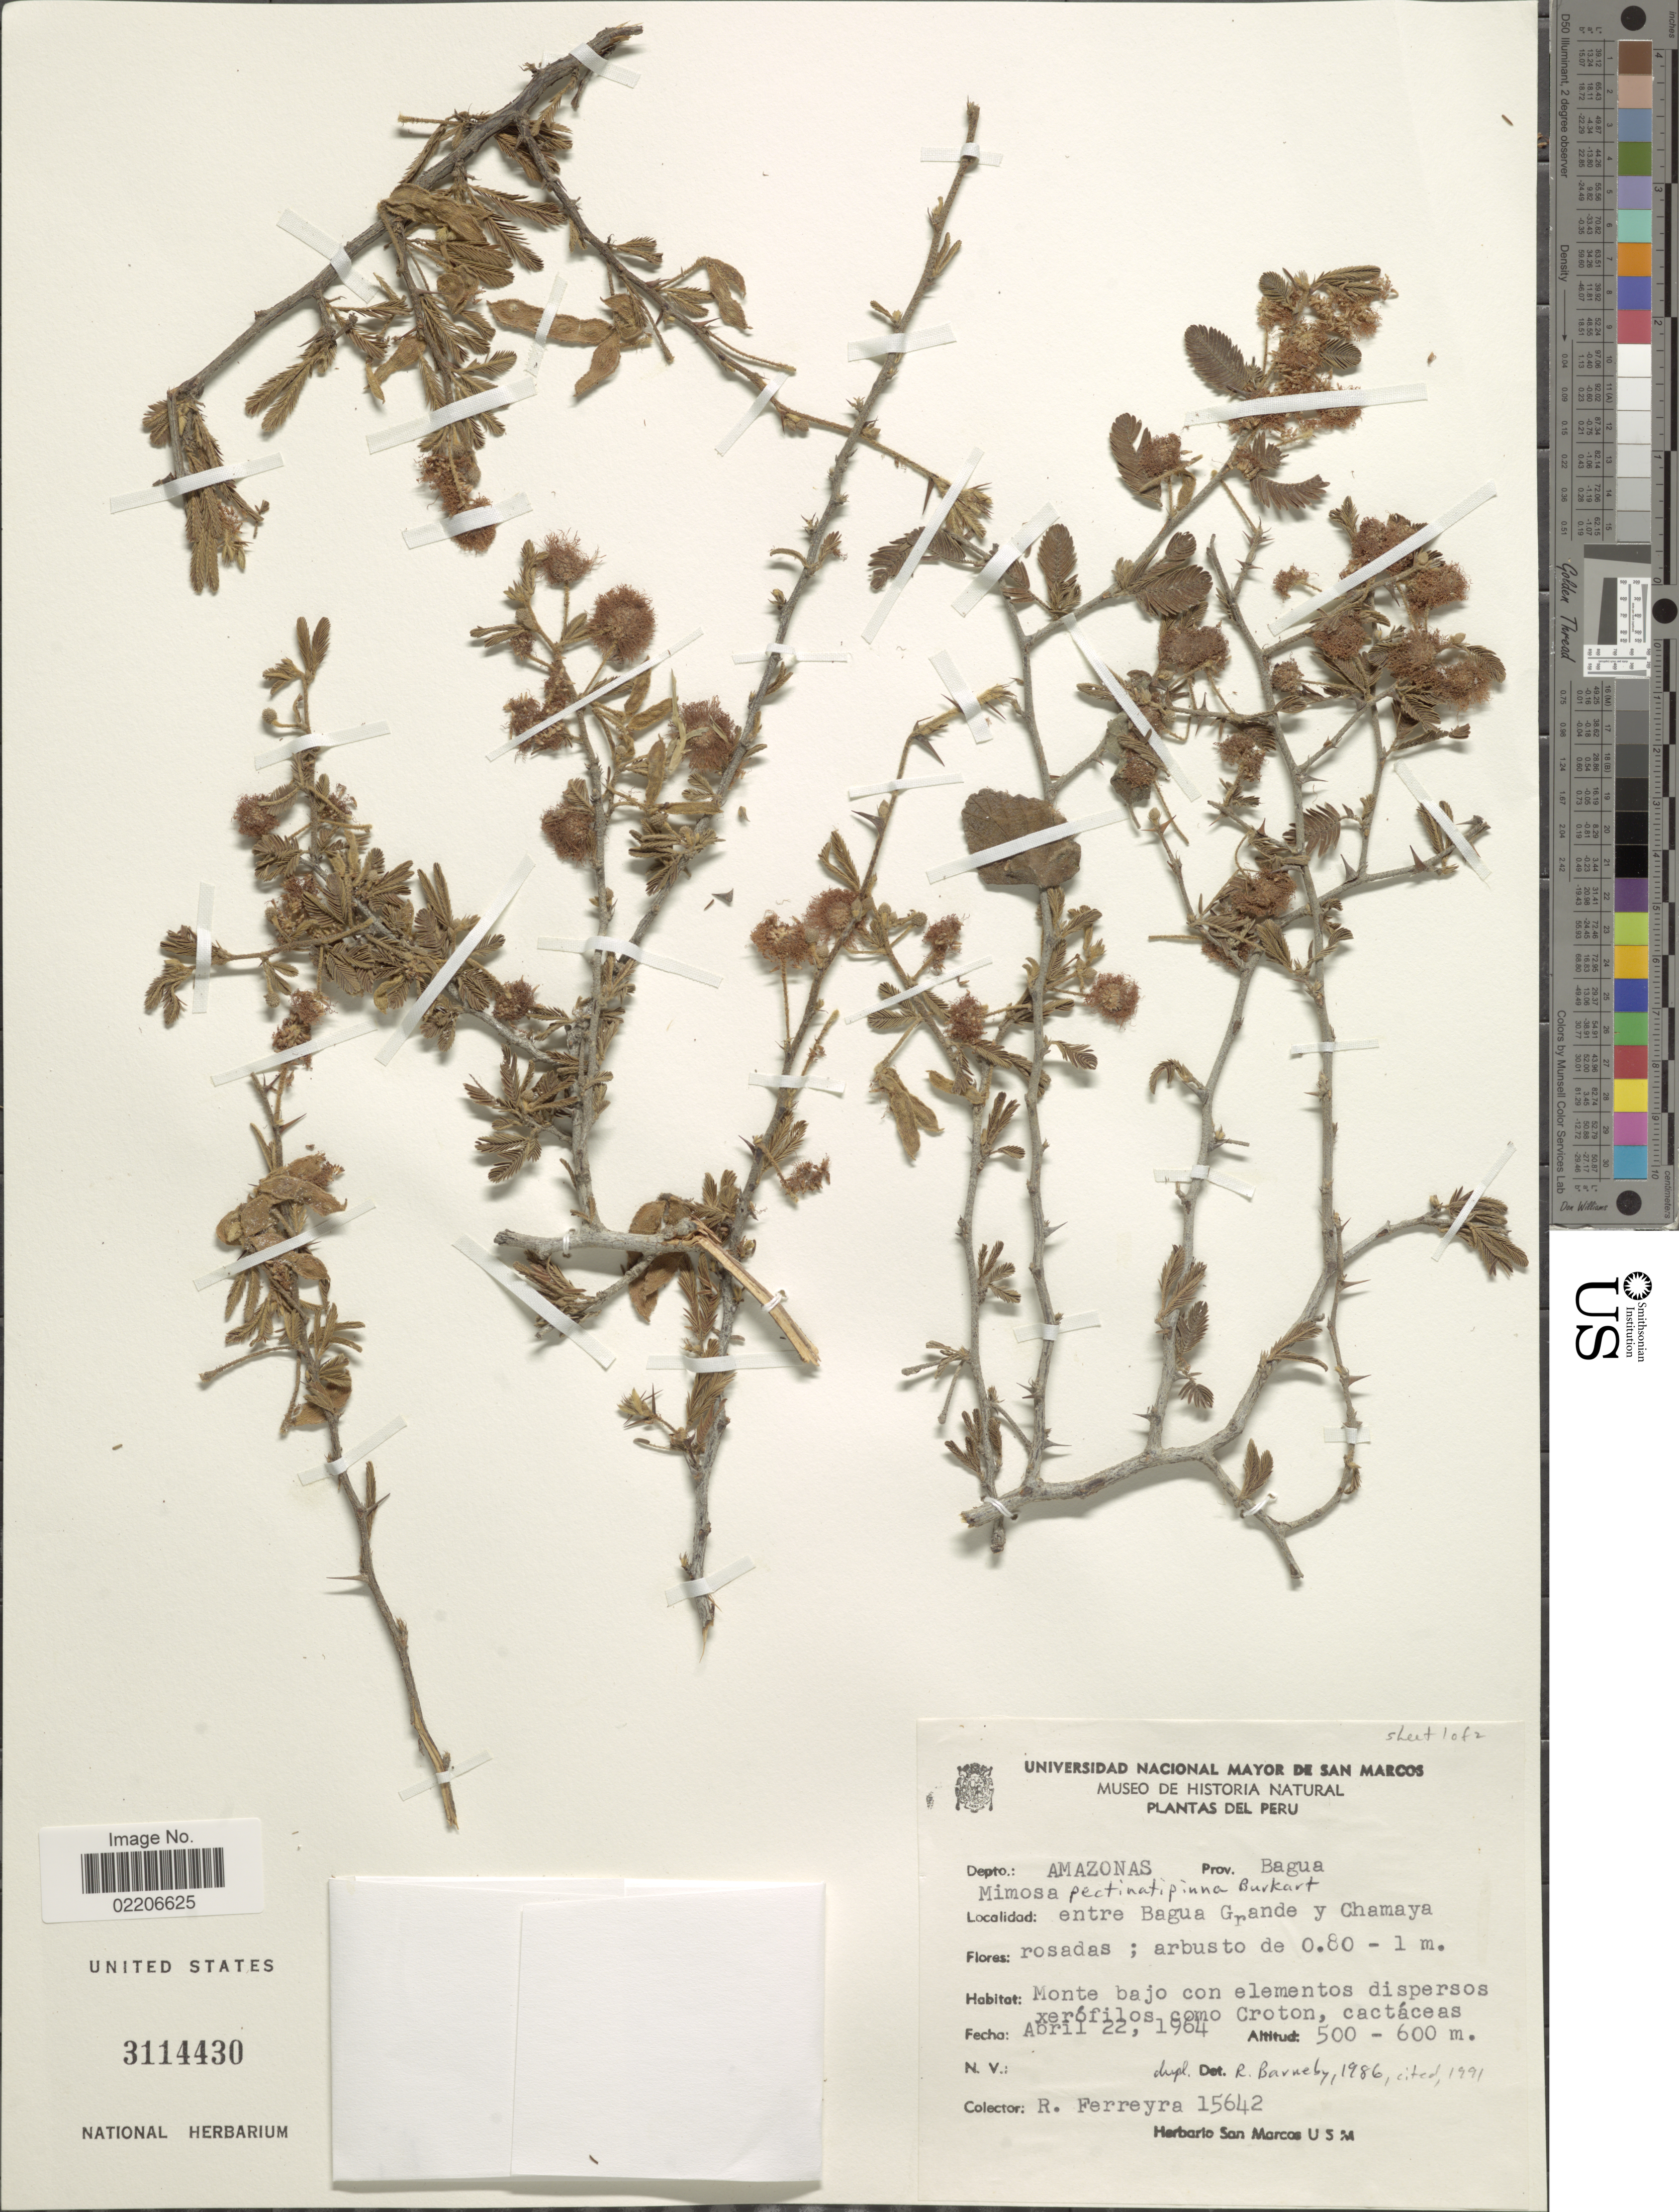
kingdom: Plantae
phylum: Tracheophyta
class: Magnoliopsida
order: Fabales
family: Fabaceae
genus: Mimosa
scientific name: Mimosa pectinatipinna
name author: Burkart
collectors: R. A. Ferreyra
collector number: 15642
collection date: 1964-04-22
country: Peru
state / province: Amazonas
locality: Depto. Amazonas. Prov. Bagua. Entre Bagua Grande y Chamaya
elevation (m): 500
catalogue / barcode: US 3114430